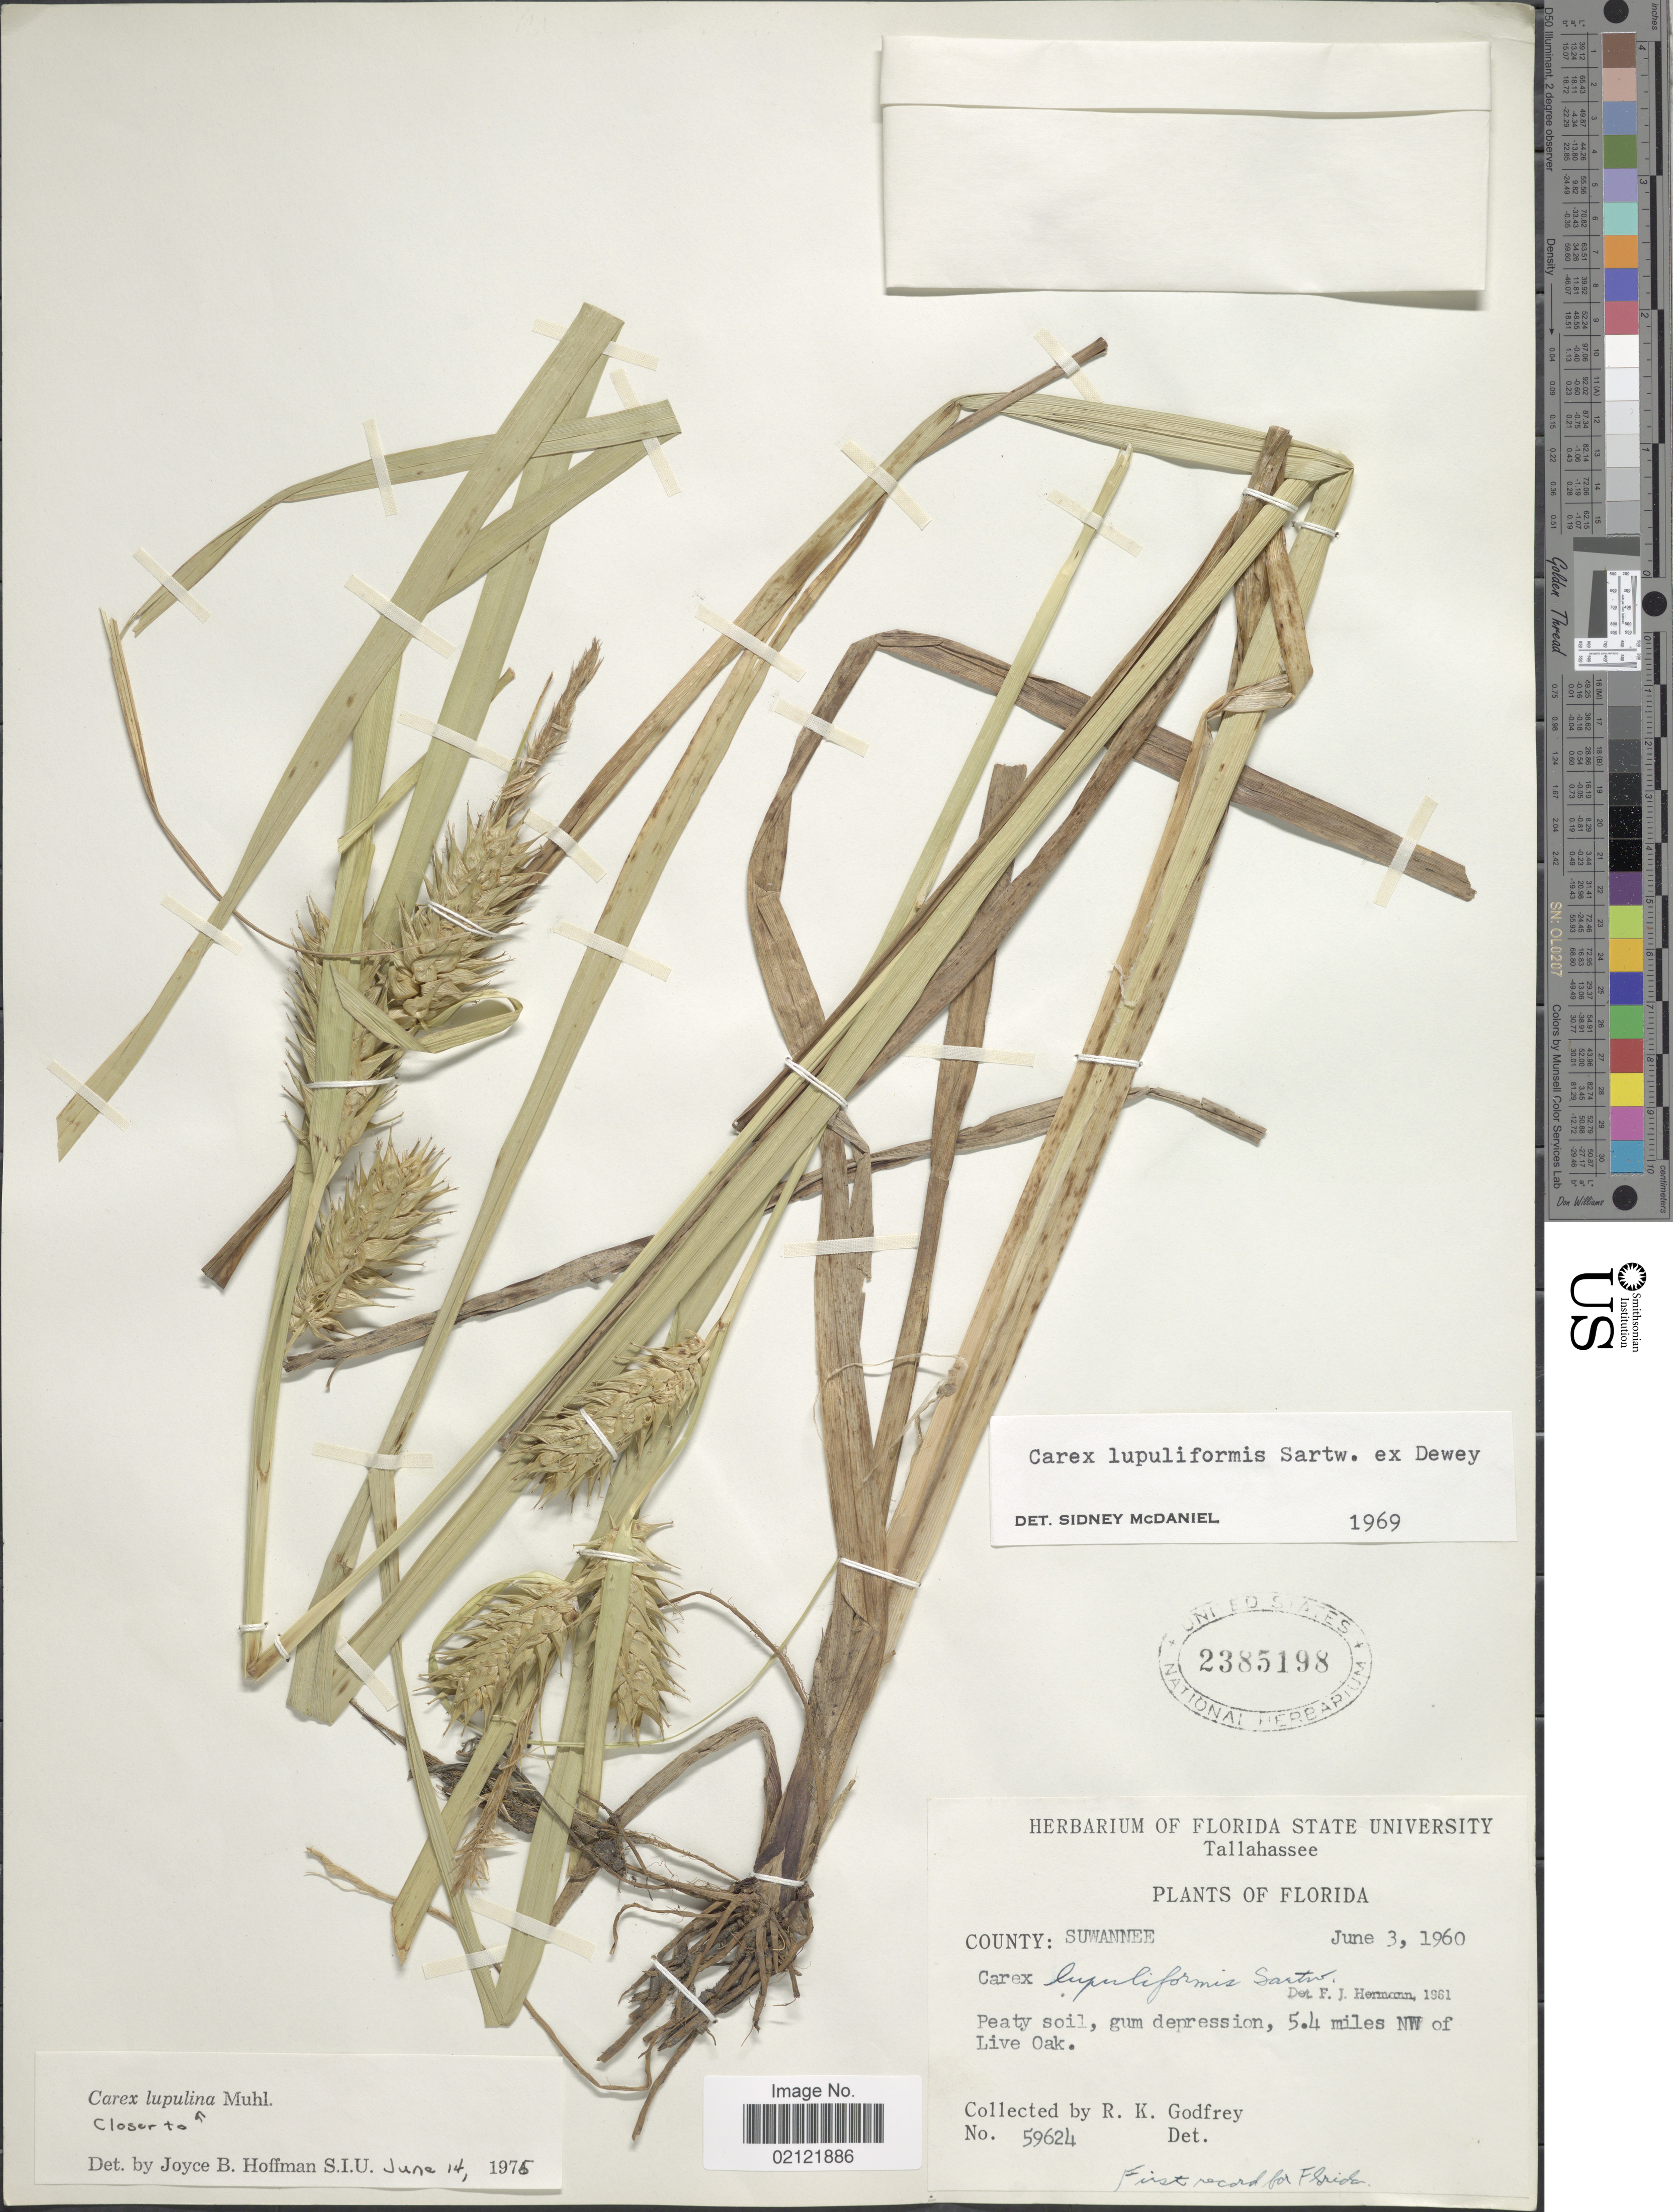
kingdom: Plantae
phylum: Tracheophyta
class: Liliopsida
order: Poales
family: Cyperaceae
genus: Carex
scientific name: Carex lupulina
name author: Muhl. ex Willd.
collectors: R. K. Godfrey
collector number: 59624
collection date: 1960-06-03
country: United States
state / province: Florida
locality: County: Suwannee. Peaty soil, gum depression, 5.4 miles NW of Live Oak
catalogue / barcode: US 2385198